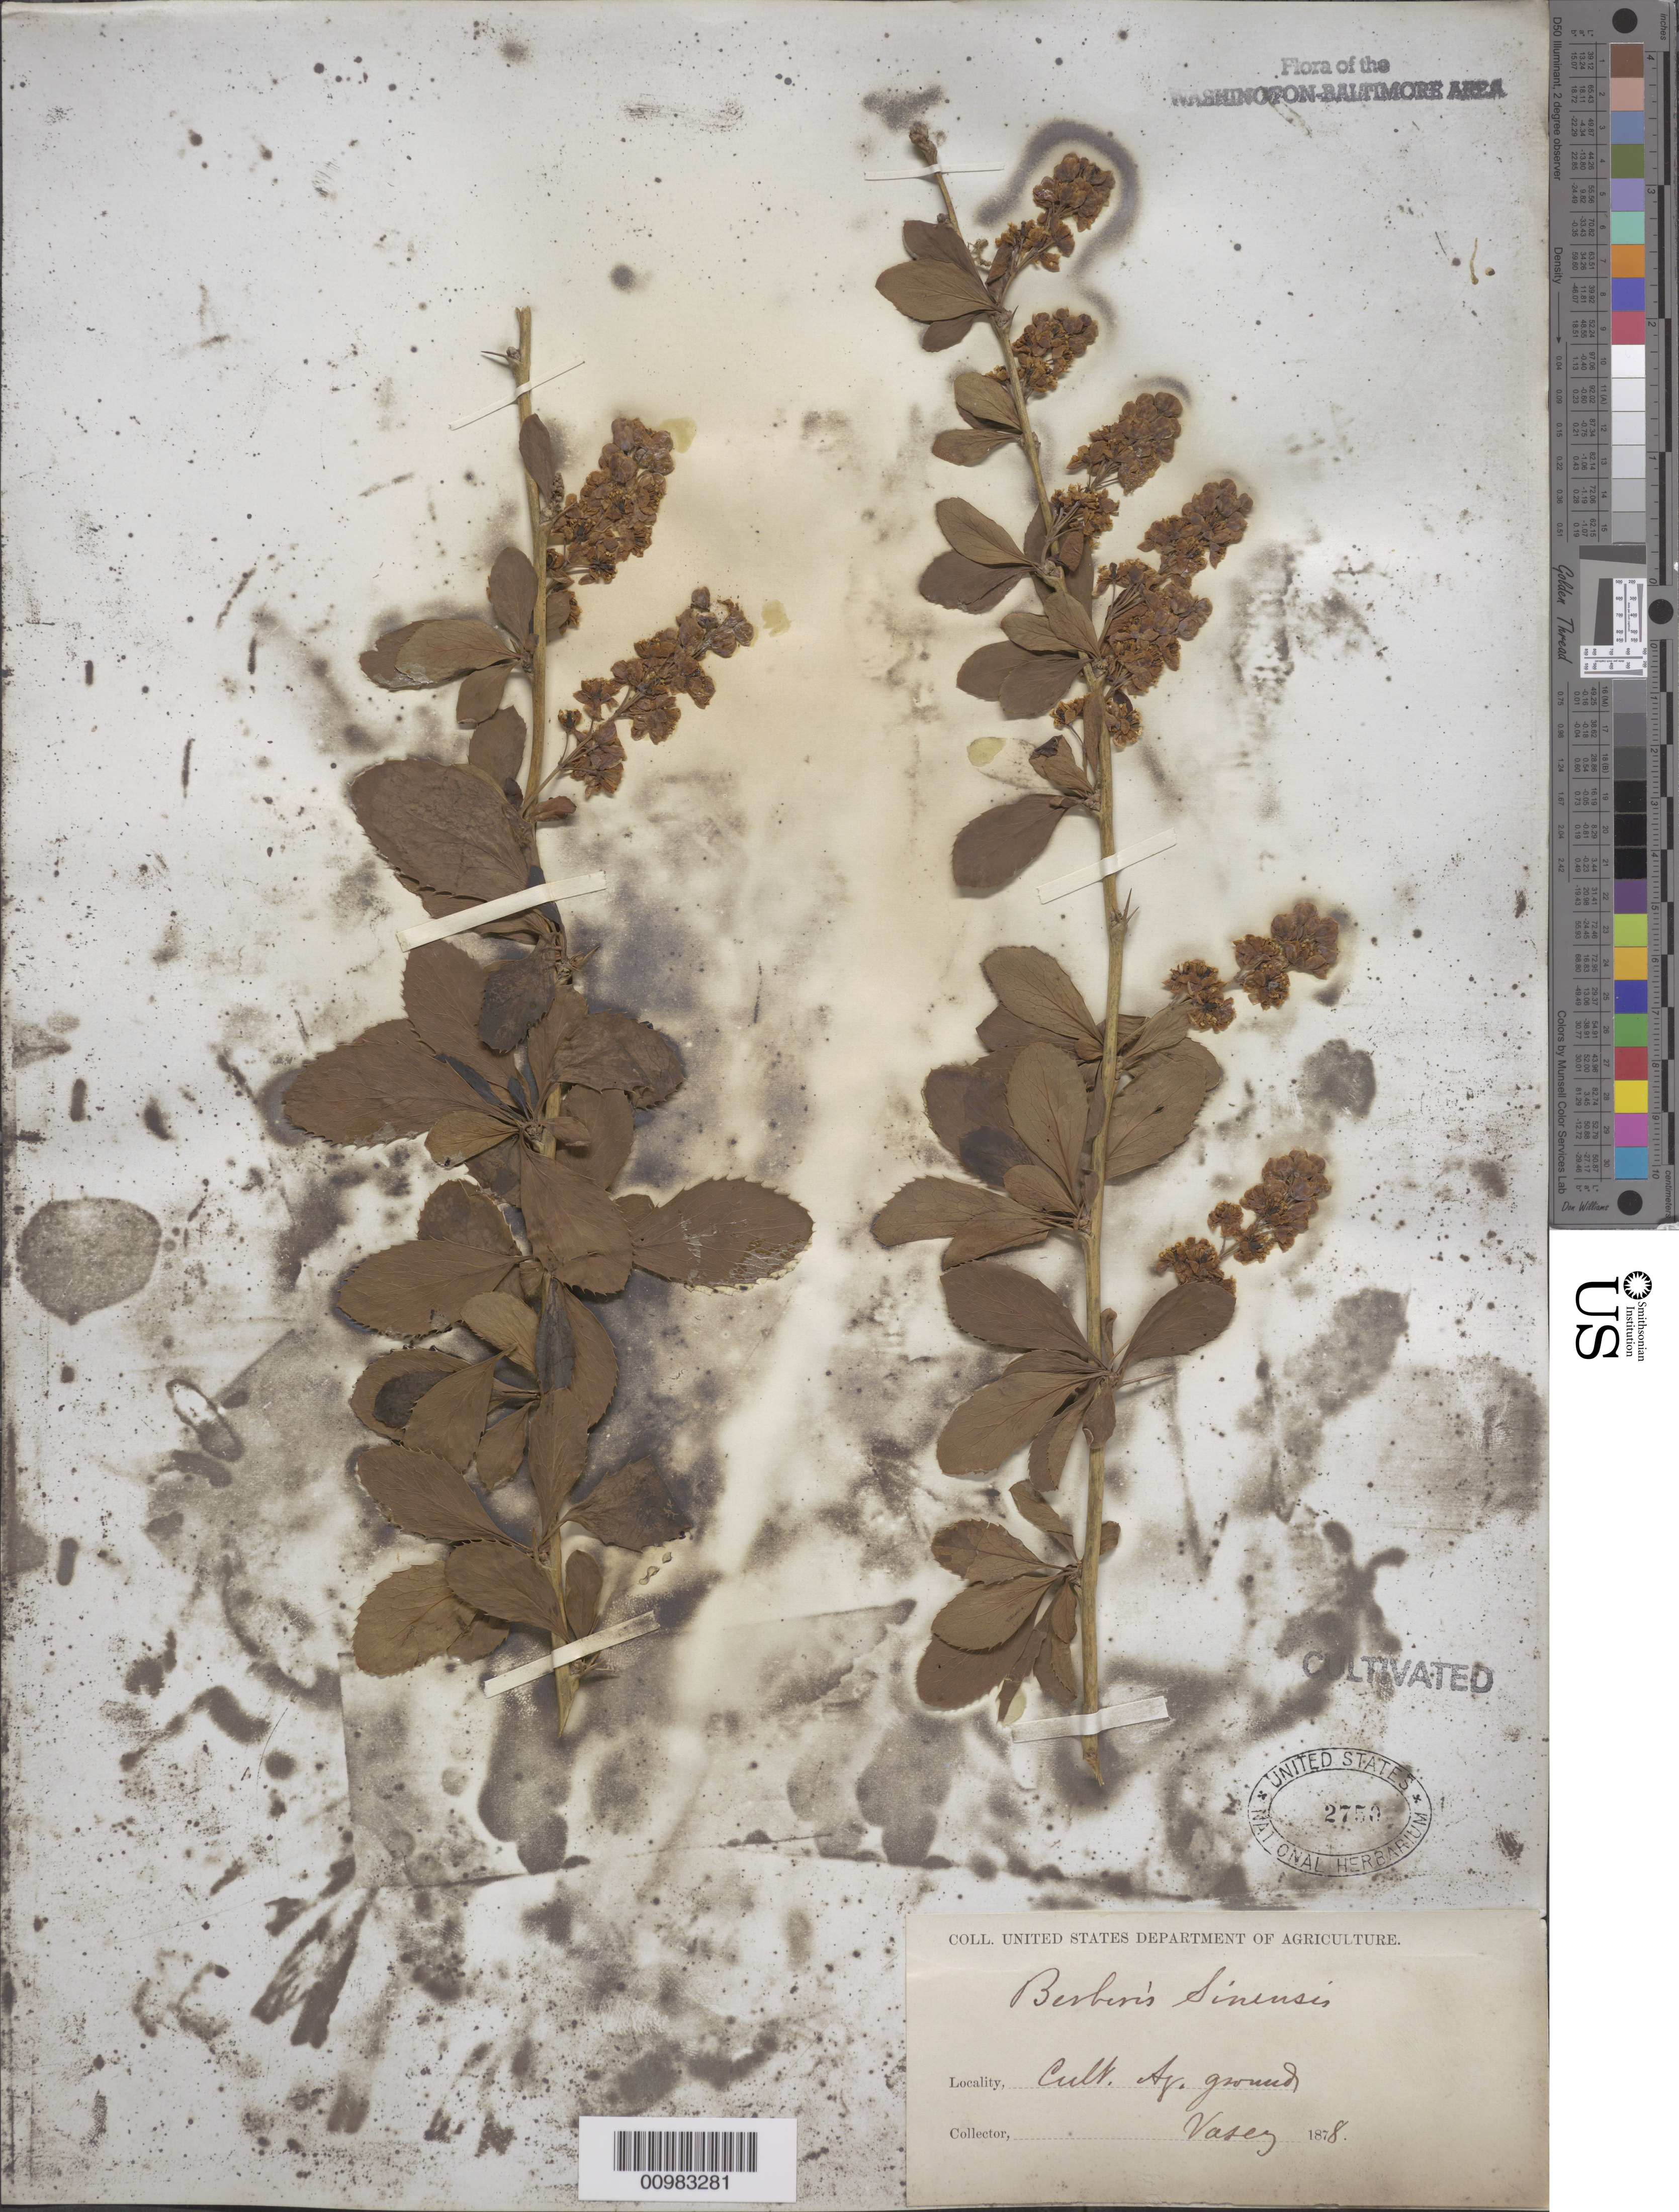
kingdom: Plantae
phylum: Tracheophyta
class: Magnoliopsida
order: Ranunculales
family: Berberidaceae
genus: Berberis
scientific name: Berberis sinensis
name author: Desf.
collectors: G. R. Vasey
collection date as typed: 1878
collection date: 1878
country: United States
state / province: District of Columbia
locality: Agricultural Grounds, Washington, D.C.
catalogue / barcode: US 2750